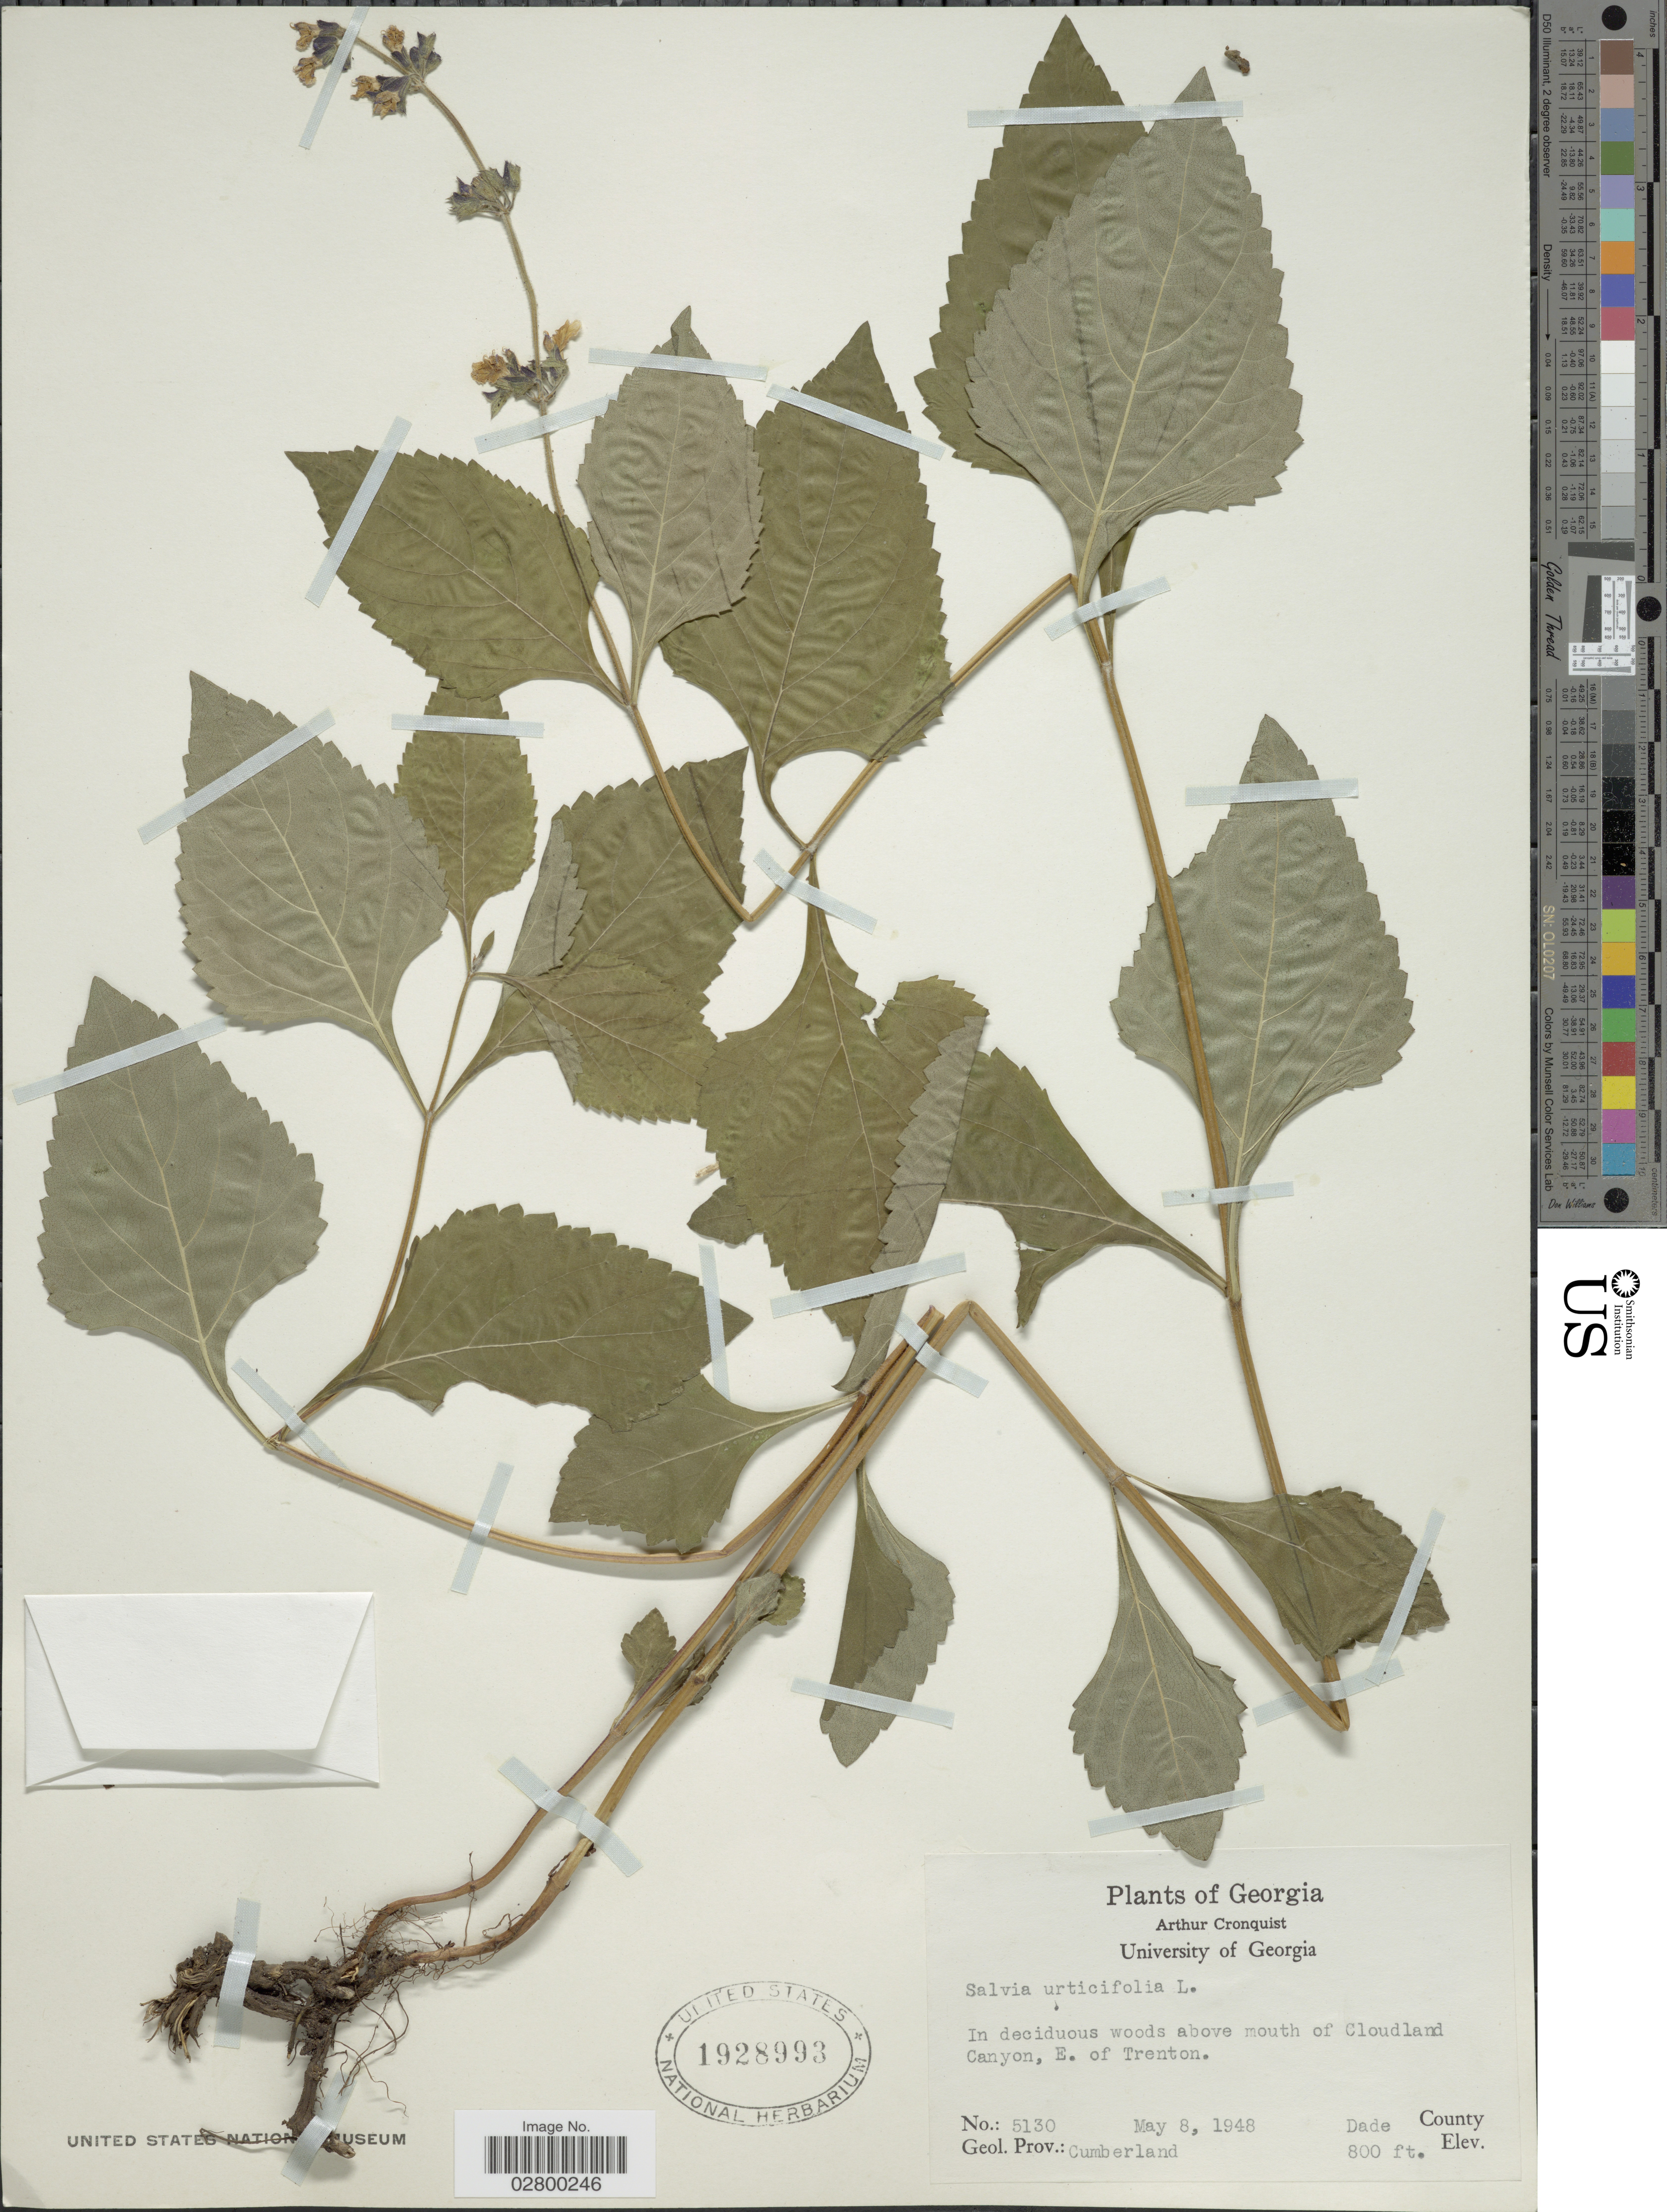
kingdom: Plantae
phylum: Tracheophyta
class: Magnoliopsida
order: Lamiales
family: Lamiaceae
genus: Salvia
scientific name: Salvia urticifolia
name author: L.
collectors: A. J. Cronquist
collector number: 5130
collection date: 1948-05-08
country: United States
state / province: Georgia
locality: In deciduous woods above mouth of Cloudland Canyon, E. of Trenton, Dade County, Geol.Prov.: Cumberland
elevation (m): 244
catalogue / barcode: US 1928993